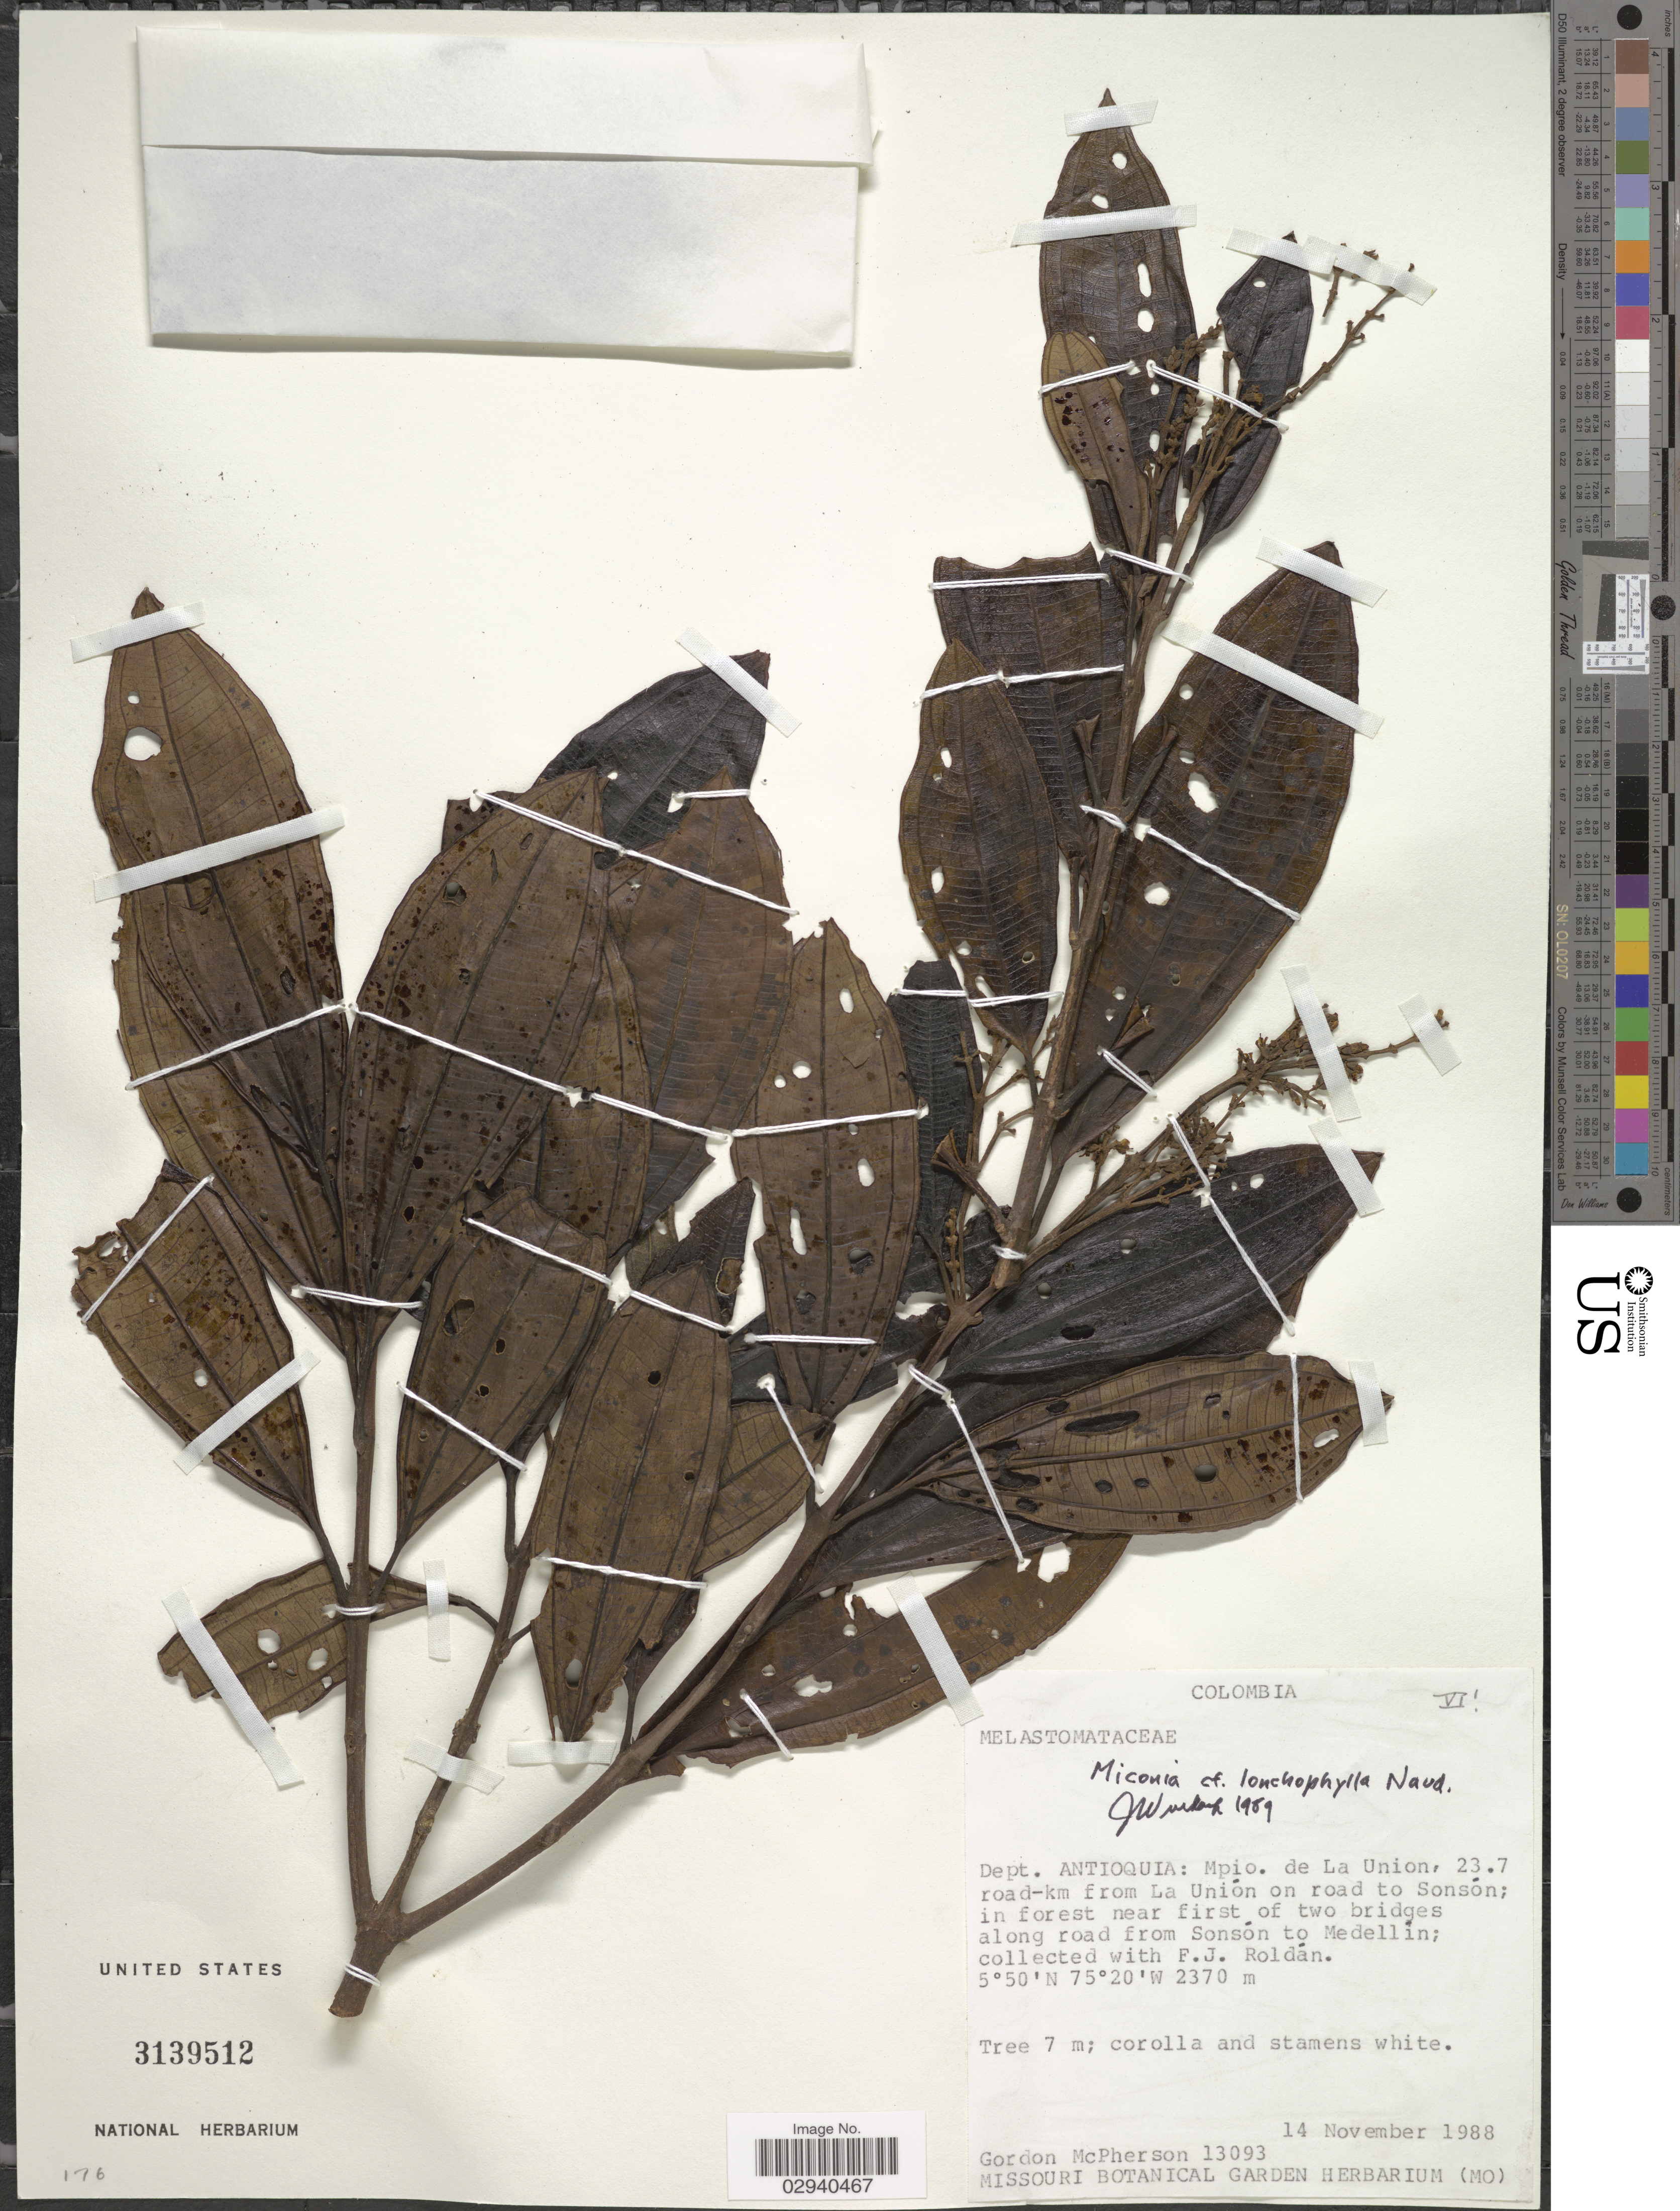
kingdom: Plantae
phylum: Tracheophyta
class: Magnoliopsida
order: Myrtales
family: Melastomataceae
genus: Miconia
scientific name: Miconia lonchophylla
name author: Naudin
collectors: G. D. McPherson & F. J. Roldán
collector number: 13093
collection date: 1988-11-14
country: Colombia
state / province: Antioquia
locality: Dept. Antioquia: Mpio. de La Union, 23.7 road-km from La Unión on road to Sonsón; in forest near first, of two bridges along road from Sonsón to Medellín.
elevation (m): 2370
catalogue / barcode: US 3139512